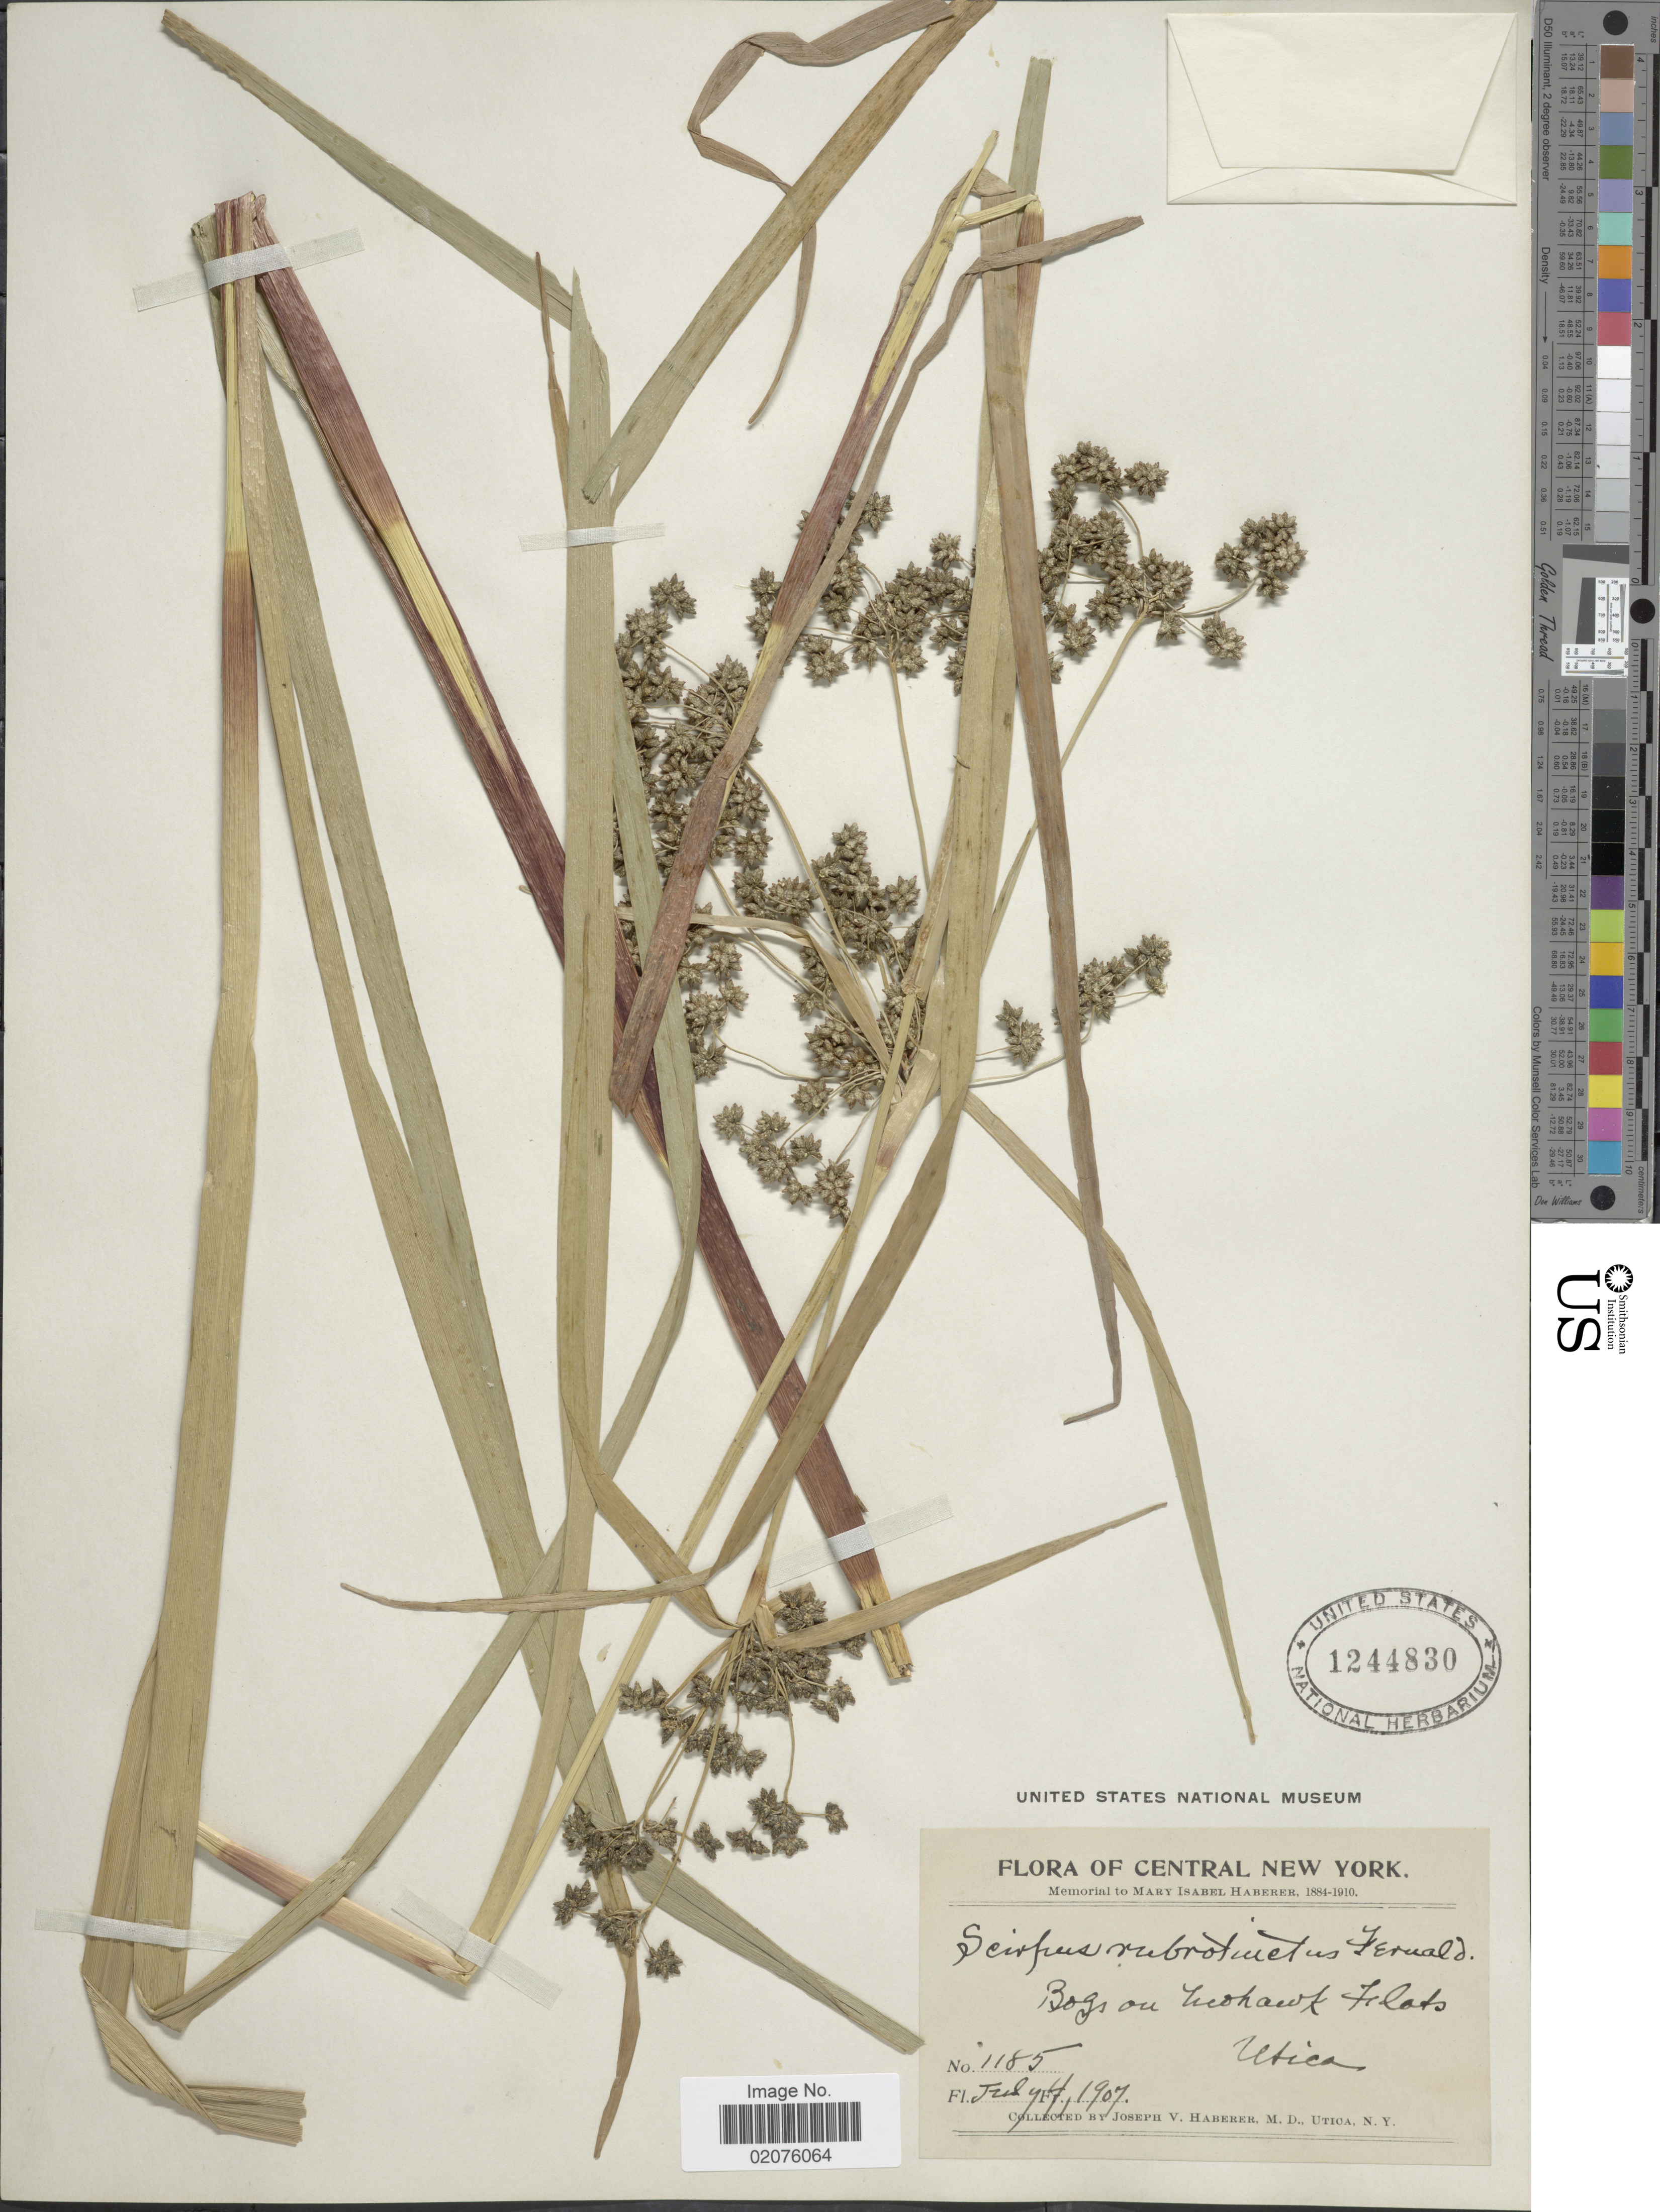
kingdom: Plantae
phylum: Tracheophyta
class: Liliopsida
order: Poales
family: Cyperaceae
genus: Scirpus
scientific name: Scirpus microcarpus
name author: J. Presl & C. Presl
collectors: J. V. Haberer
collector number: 1185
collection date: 1907-07-14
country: United States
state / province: New York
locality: Central new York, Bogs on Mohawk Flats, Utica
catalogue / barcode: US 1244830